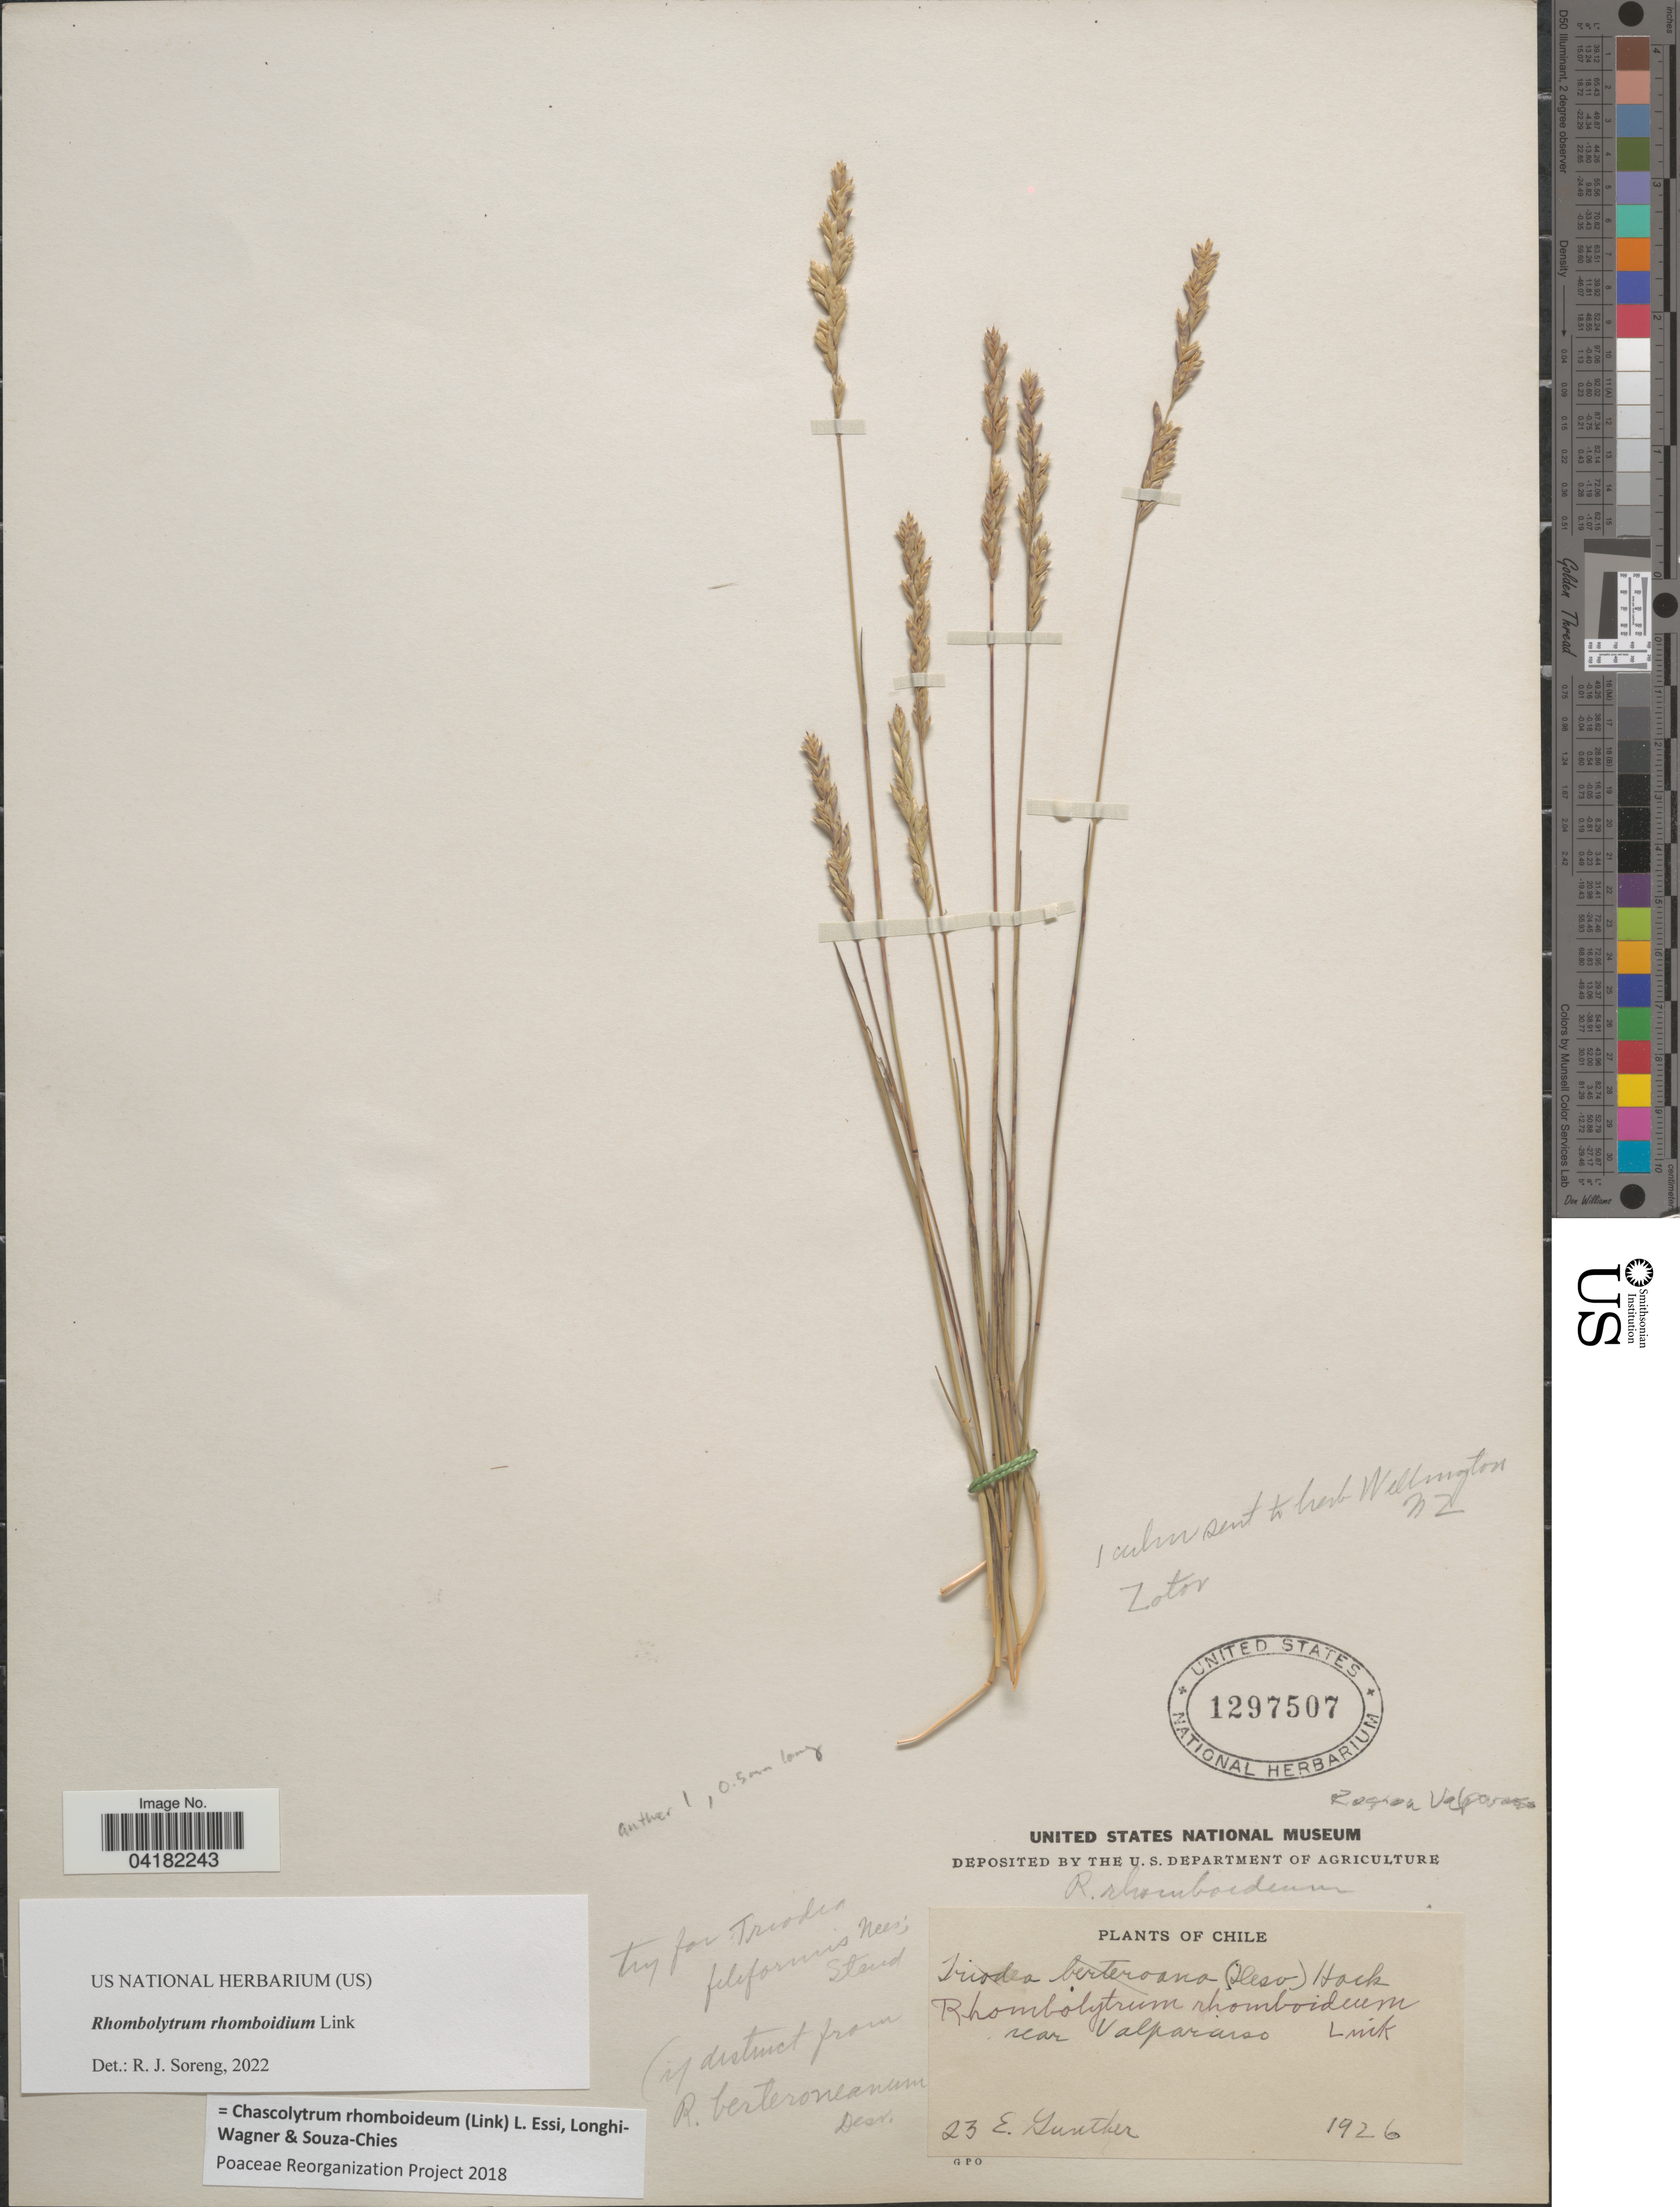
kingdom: Plantae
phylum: Tracheophyta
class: Liliopsida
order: Poales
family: Poaceae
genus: Rhombolytrum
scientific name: Rhombolytrum rhomboideum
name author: Link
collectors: E. Gunther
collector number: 23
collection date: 1926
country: Chile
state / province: Valparaíso (V)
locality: Near Valparaiso.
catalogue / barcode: US 1297507